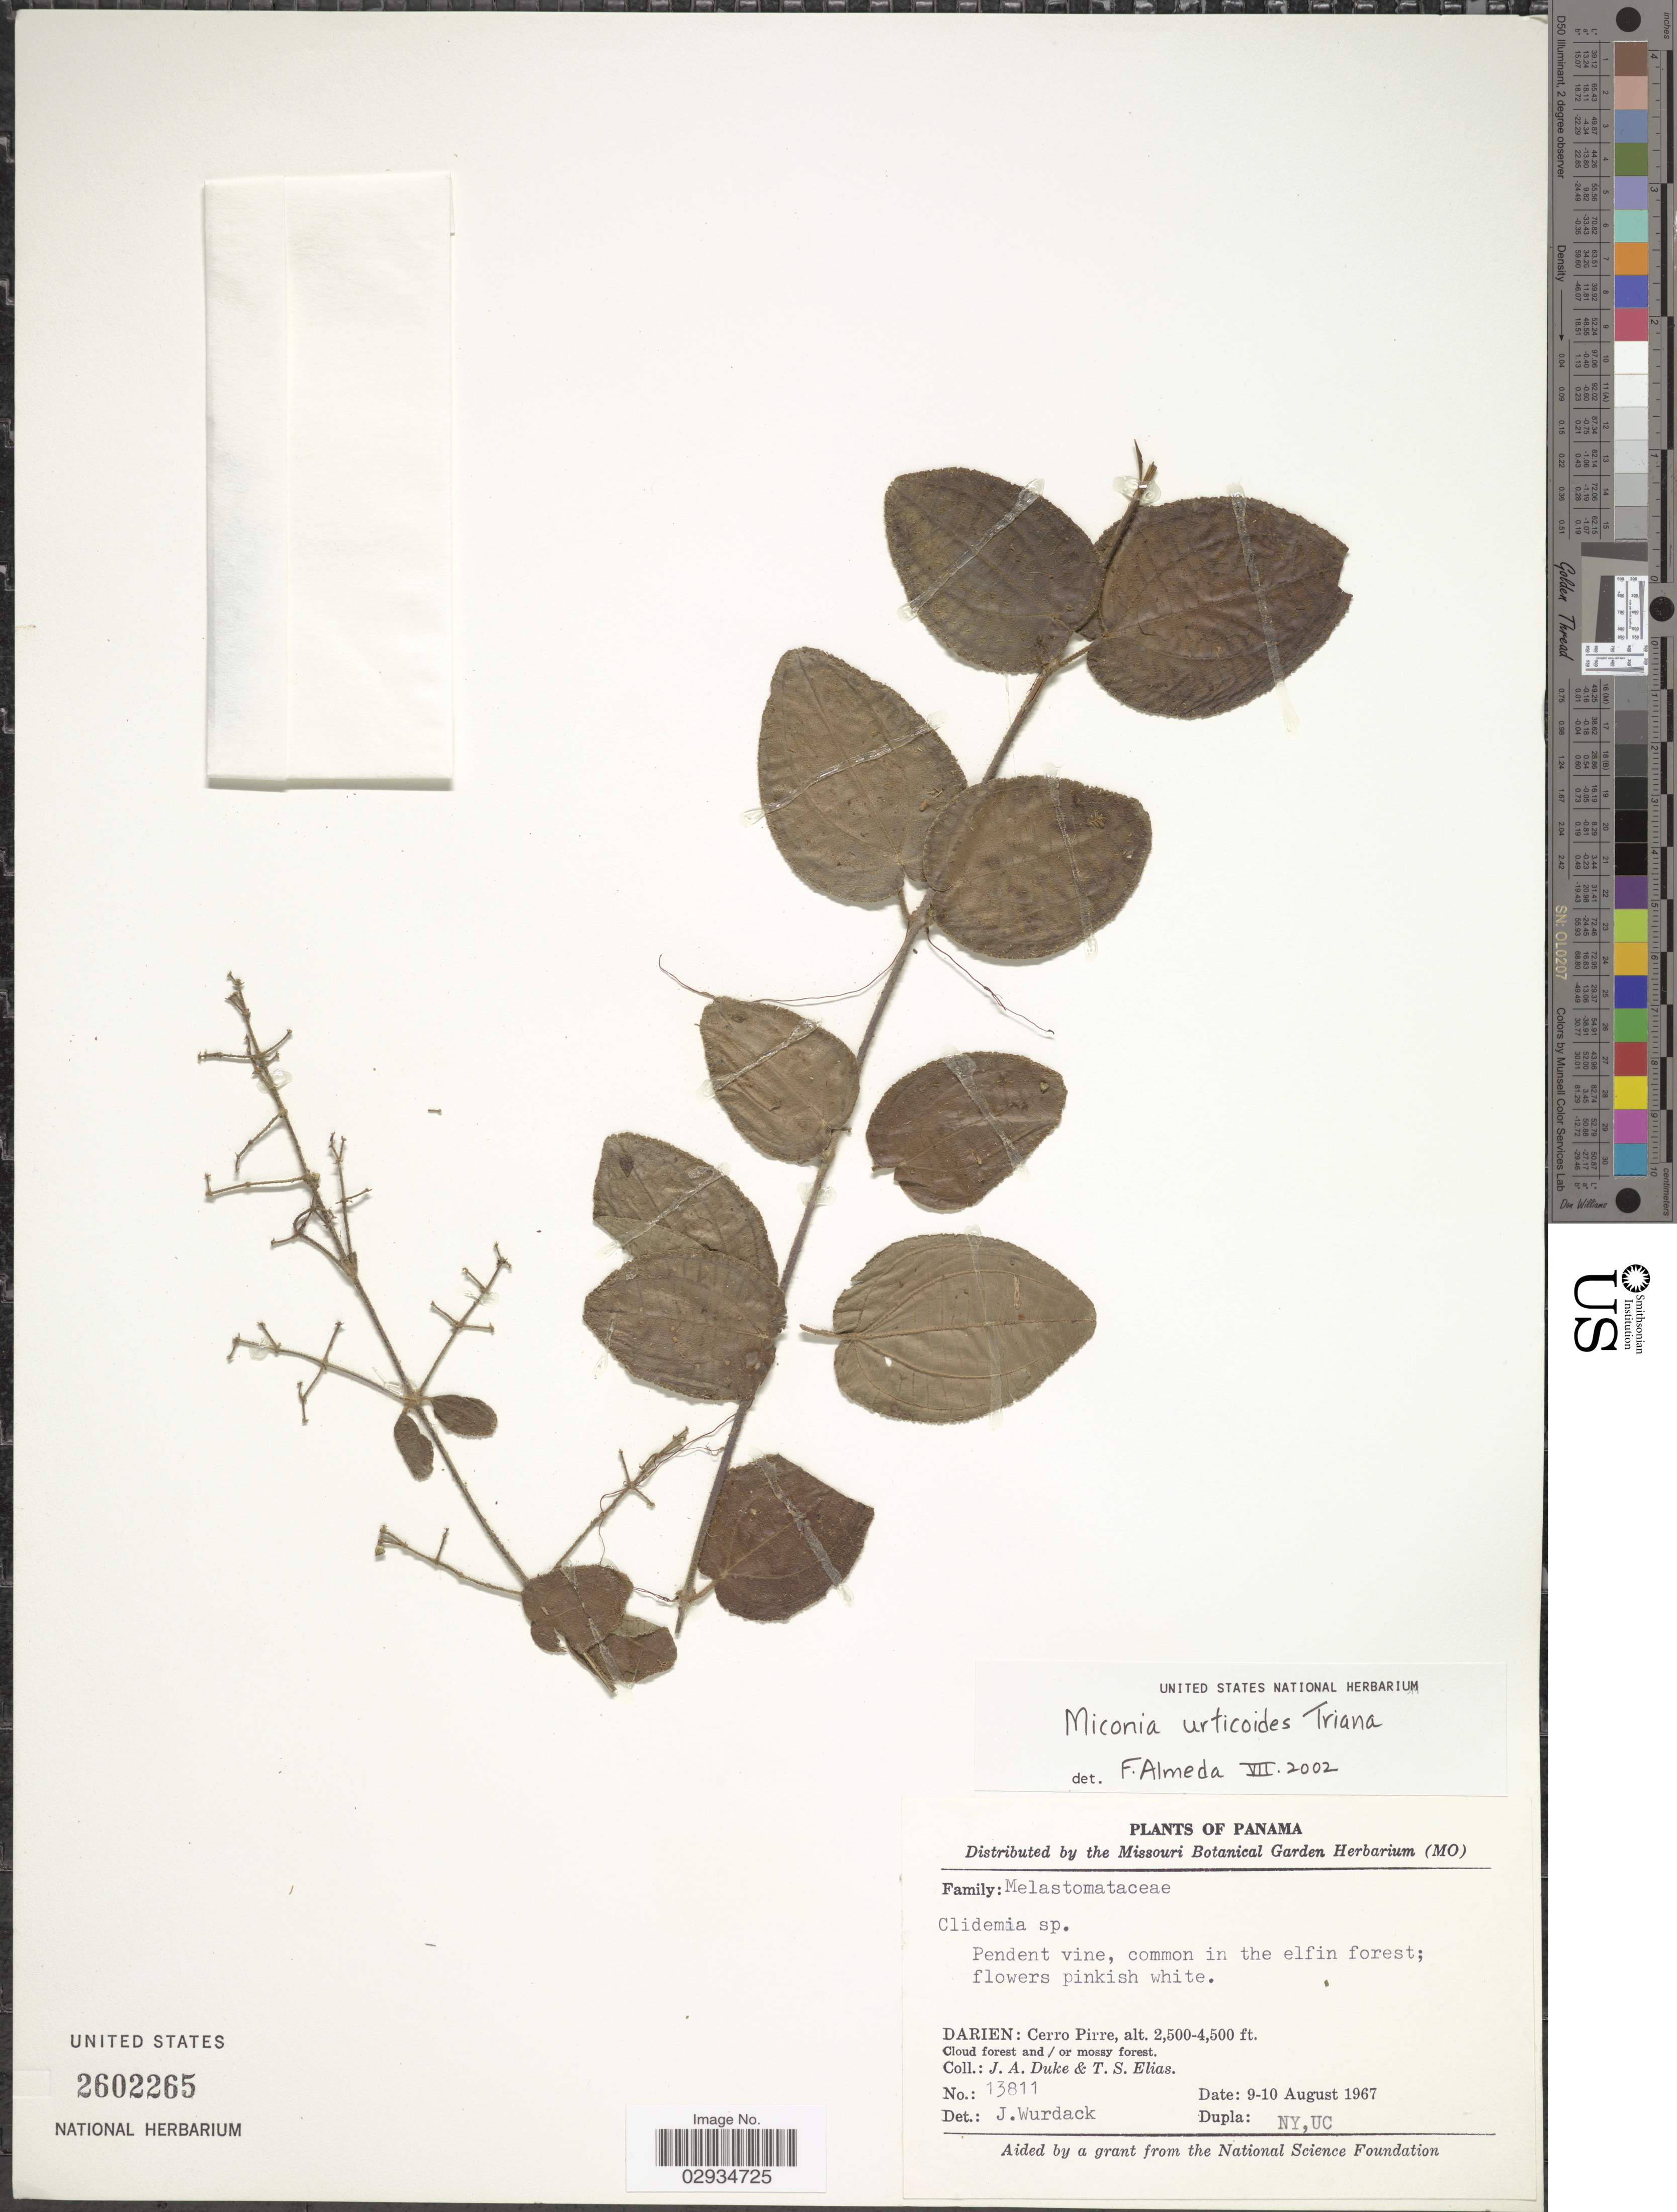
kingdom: Plantae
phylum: Tracheophyta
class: Magnoliopsida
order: Myrtales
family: Melastomataceae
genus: Miconia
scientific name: Miconia urticoides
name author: Triana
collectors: J. A. Duke & T. S. Elias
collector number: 13811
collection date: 1967-08-09/1967-08-10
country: Panama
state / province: Darién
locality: Cerro Pirre. Cloud forest and / or mossy forest.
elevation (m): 762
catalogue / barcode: US 2602265